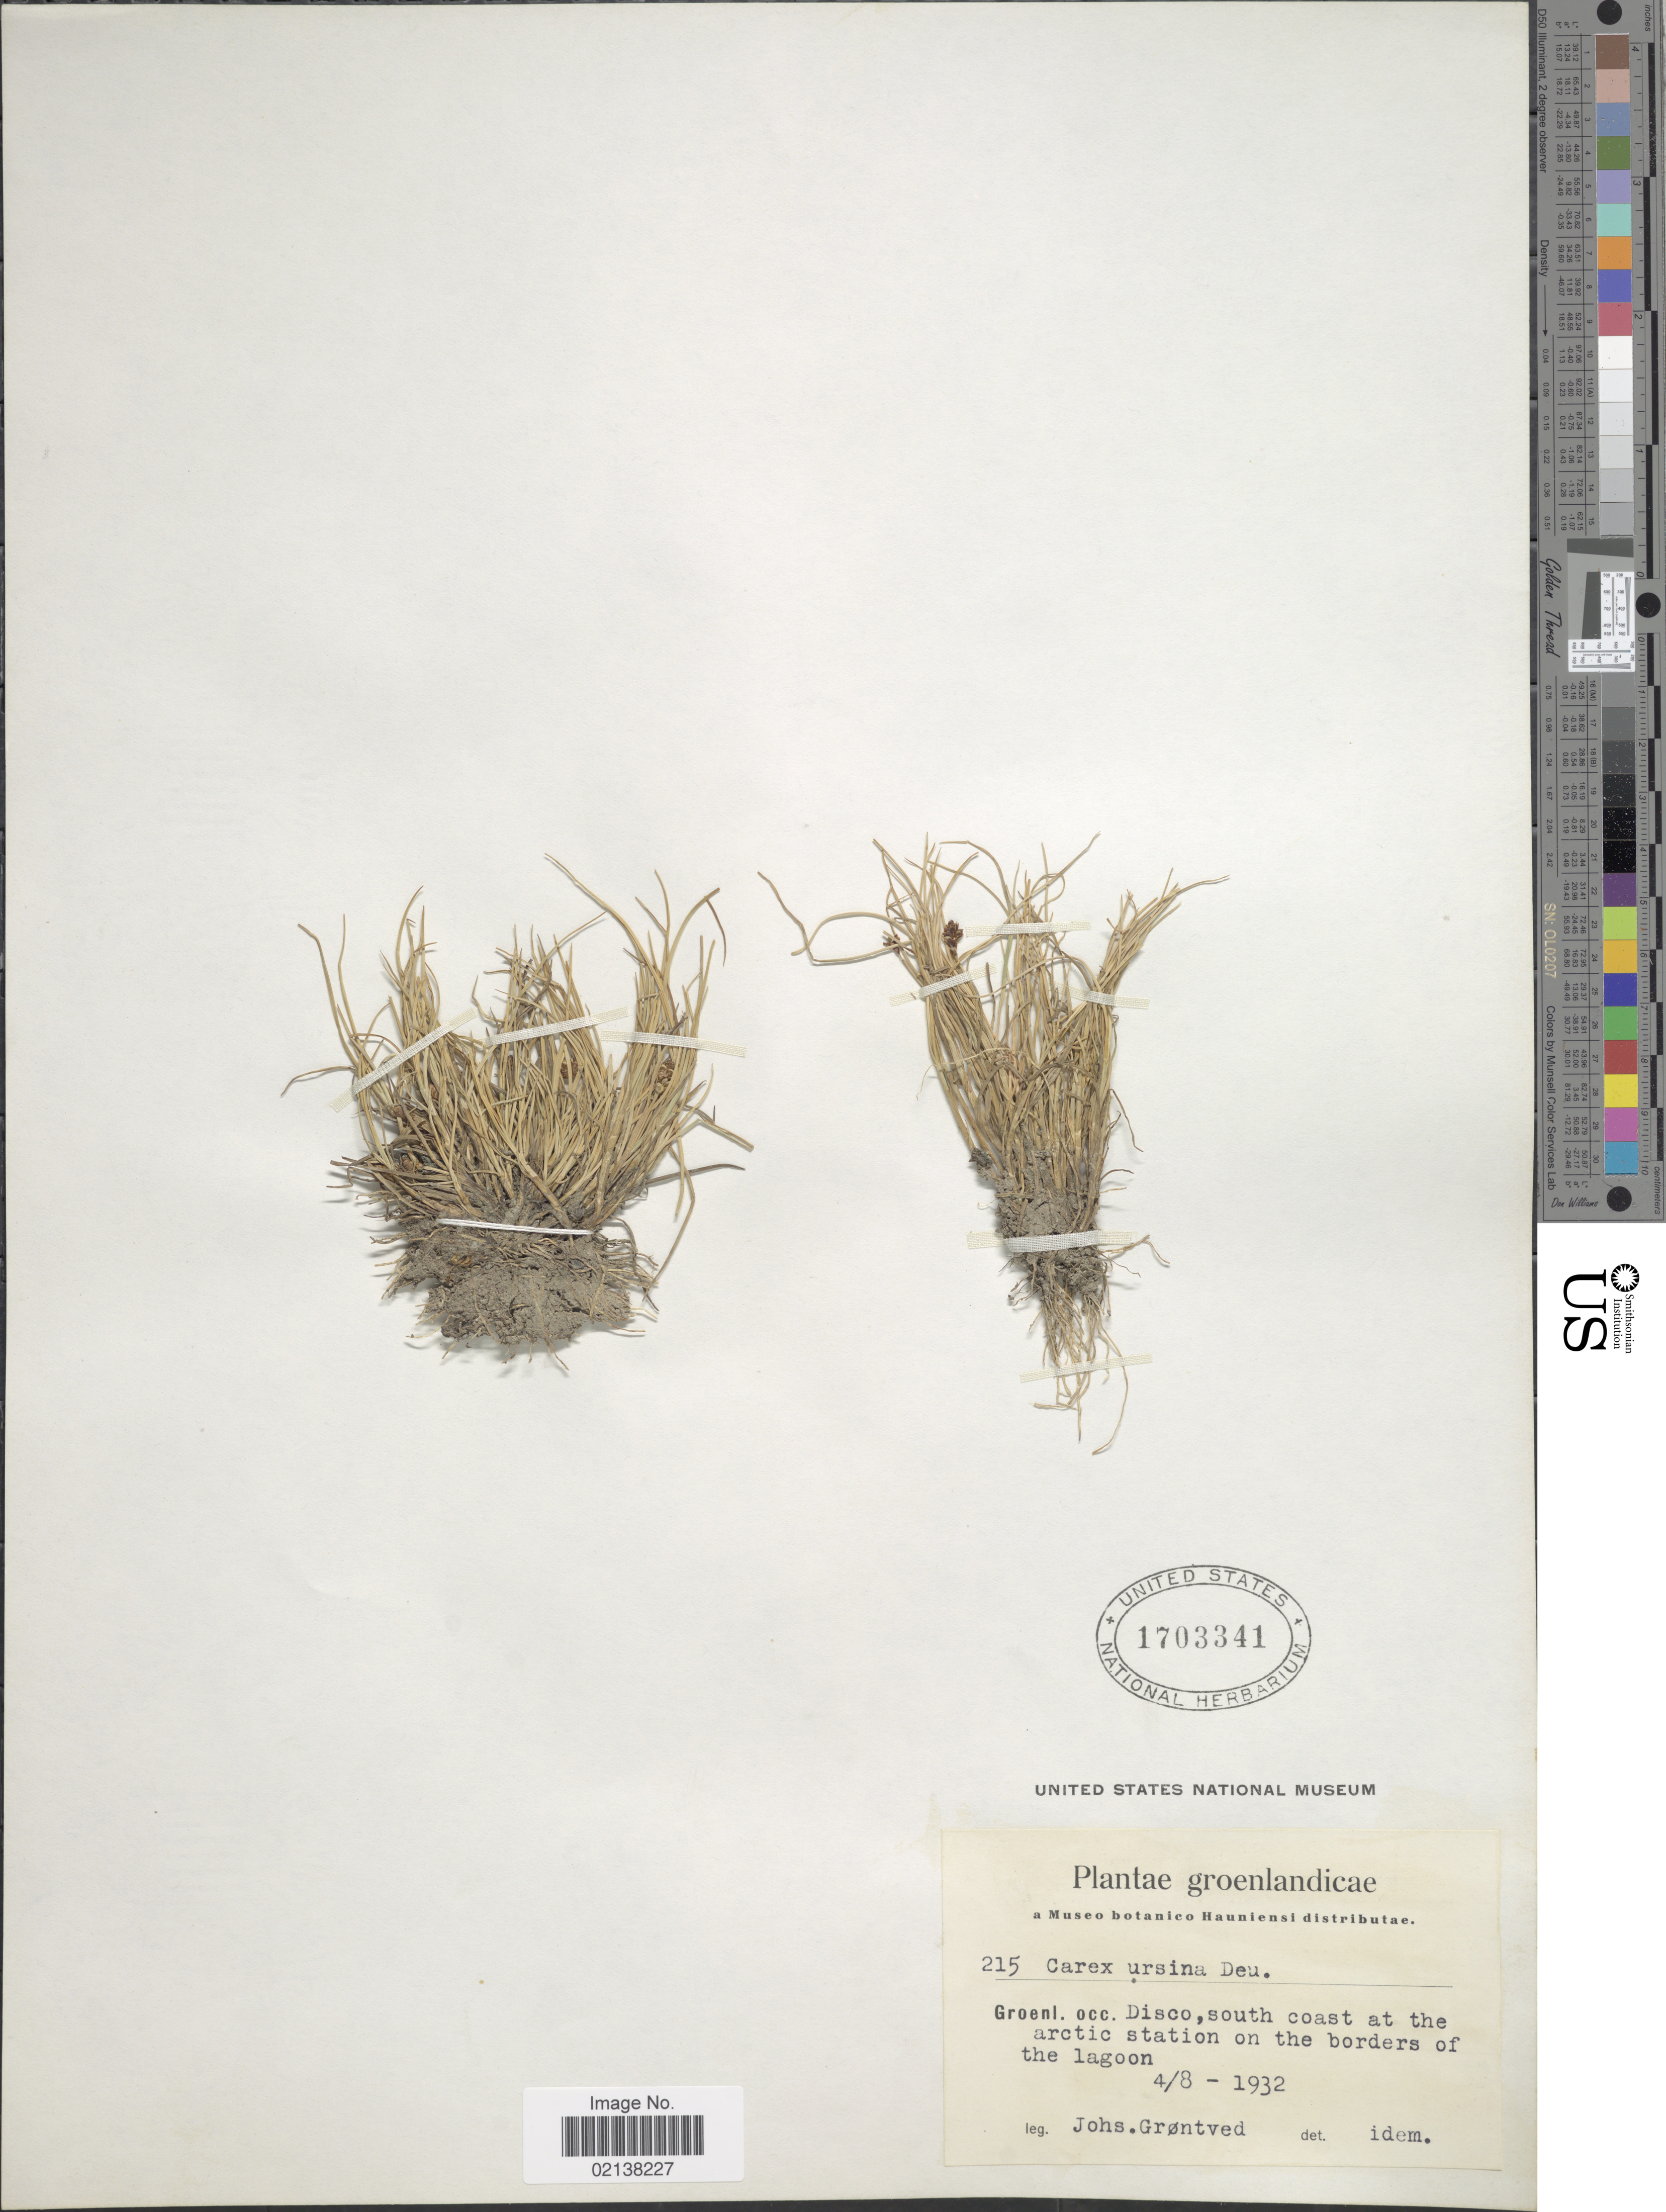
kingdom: Plantae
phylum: Tracheophyta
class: Liliopsida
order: Poales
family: Cyperaceae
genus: Carex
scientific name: Carex ursina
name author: Dewey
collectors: J. Grøntved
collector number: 215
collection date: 1932-08-04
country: Greenland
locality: Groenlandicae. Groenl. occi. Disco, south coast at the arctic station on the borders of the lagoon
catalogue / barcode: US 1703341